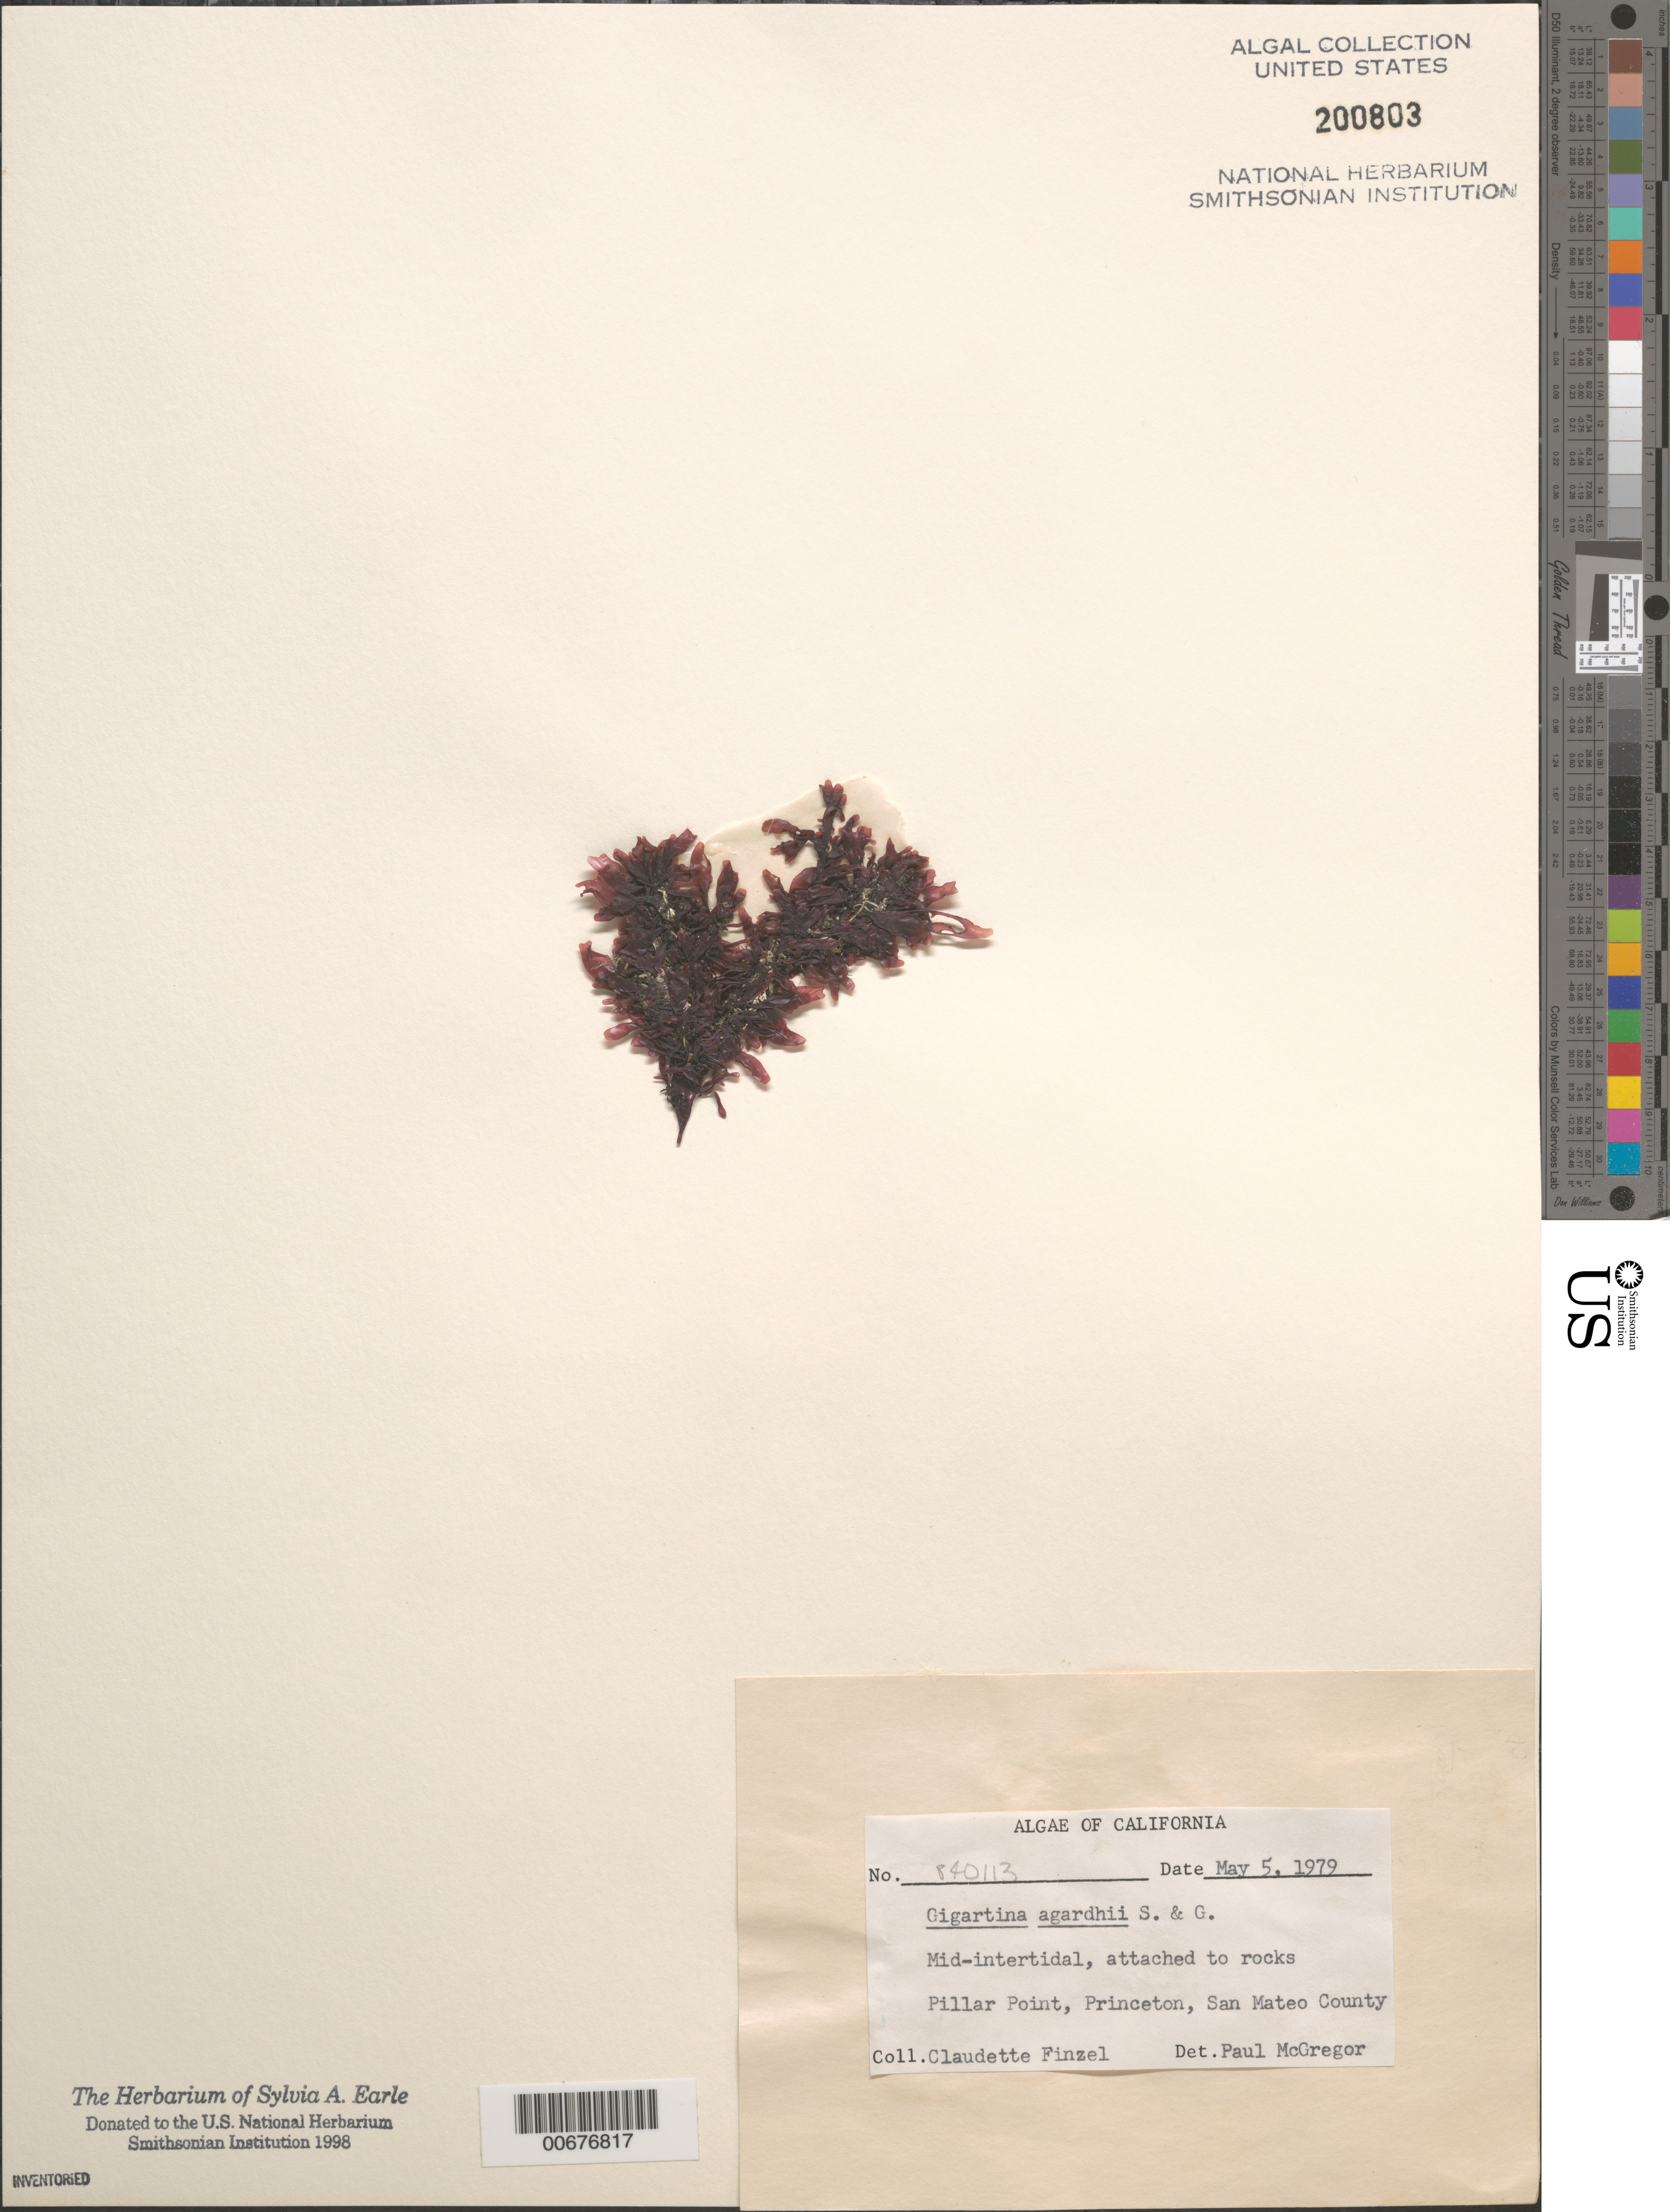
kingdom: Plantae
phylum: Rhodophyta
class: Florideophyceae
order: Gigartinales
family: Phyllophoraceae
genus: Mastocarpus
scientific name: Mastocarpus agardhii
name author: (Setchell & N.L. Gardner) S.C. Lindstrom et al.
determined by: Algae name updating Project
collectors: C. Finzel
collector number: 840113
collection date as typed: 05 May 1979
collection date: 1979-05-05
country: United States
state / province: California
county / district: San Mateo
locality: Pillar Point, Princeton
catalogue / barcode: US 200803